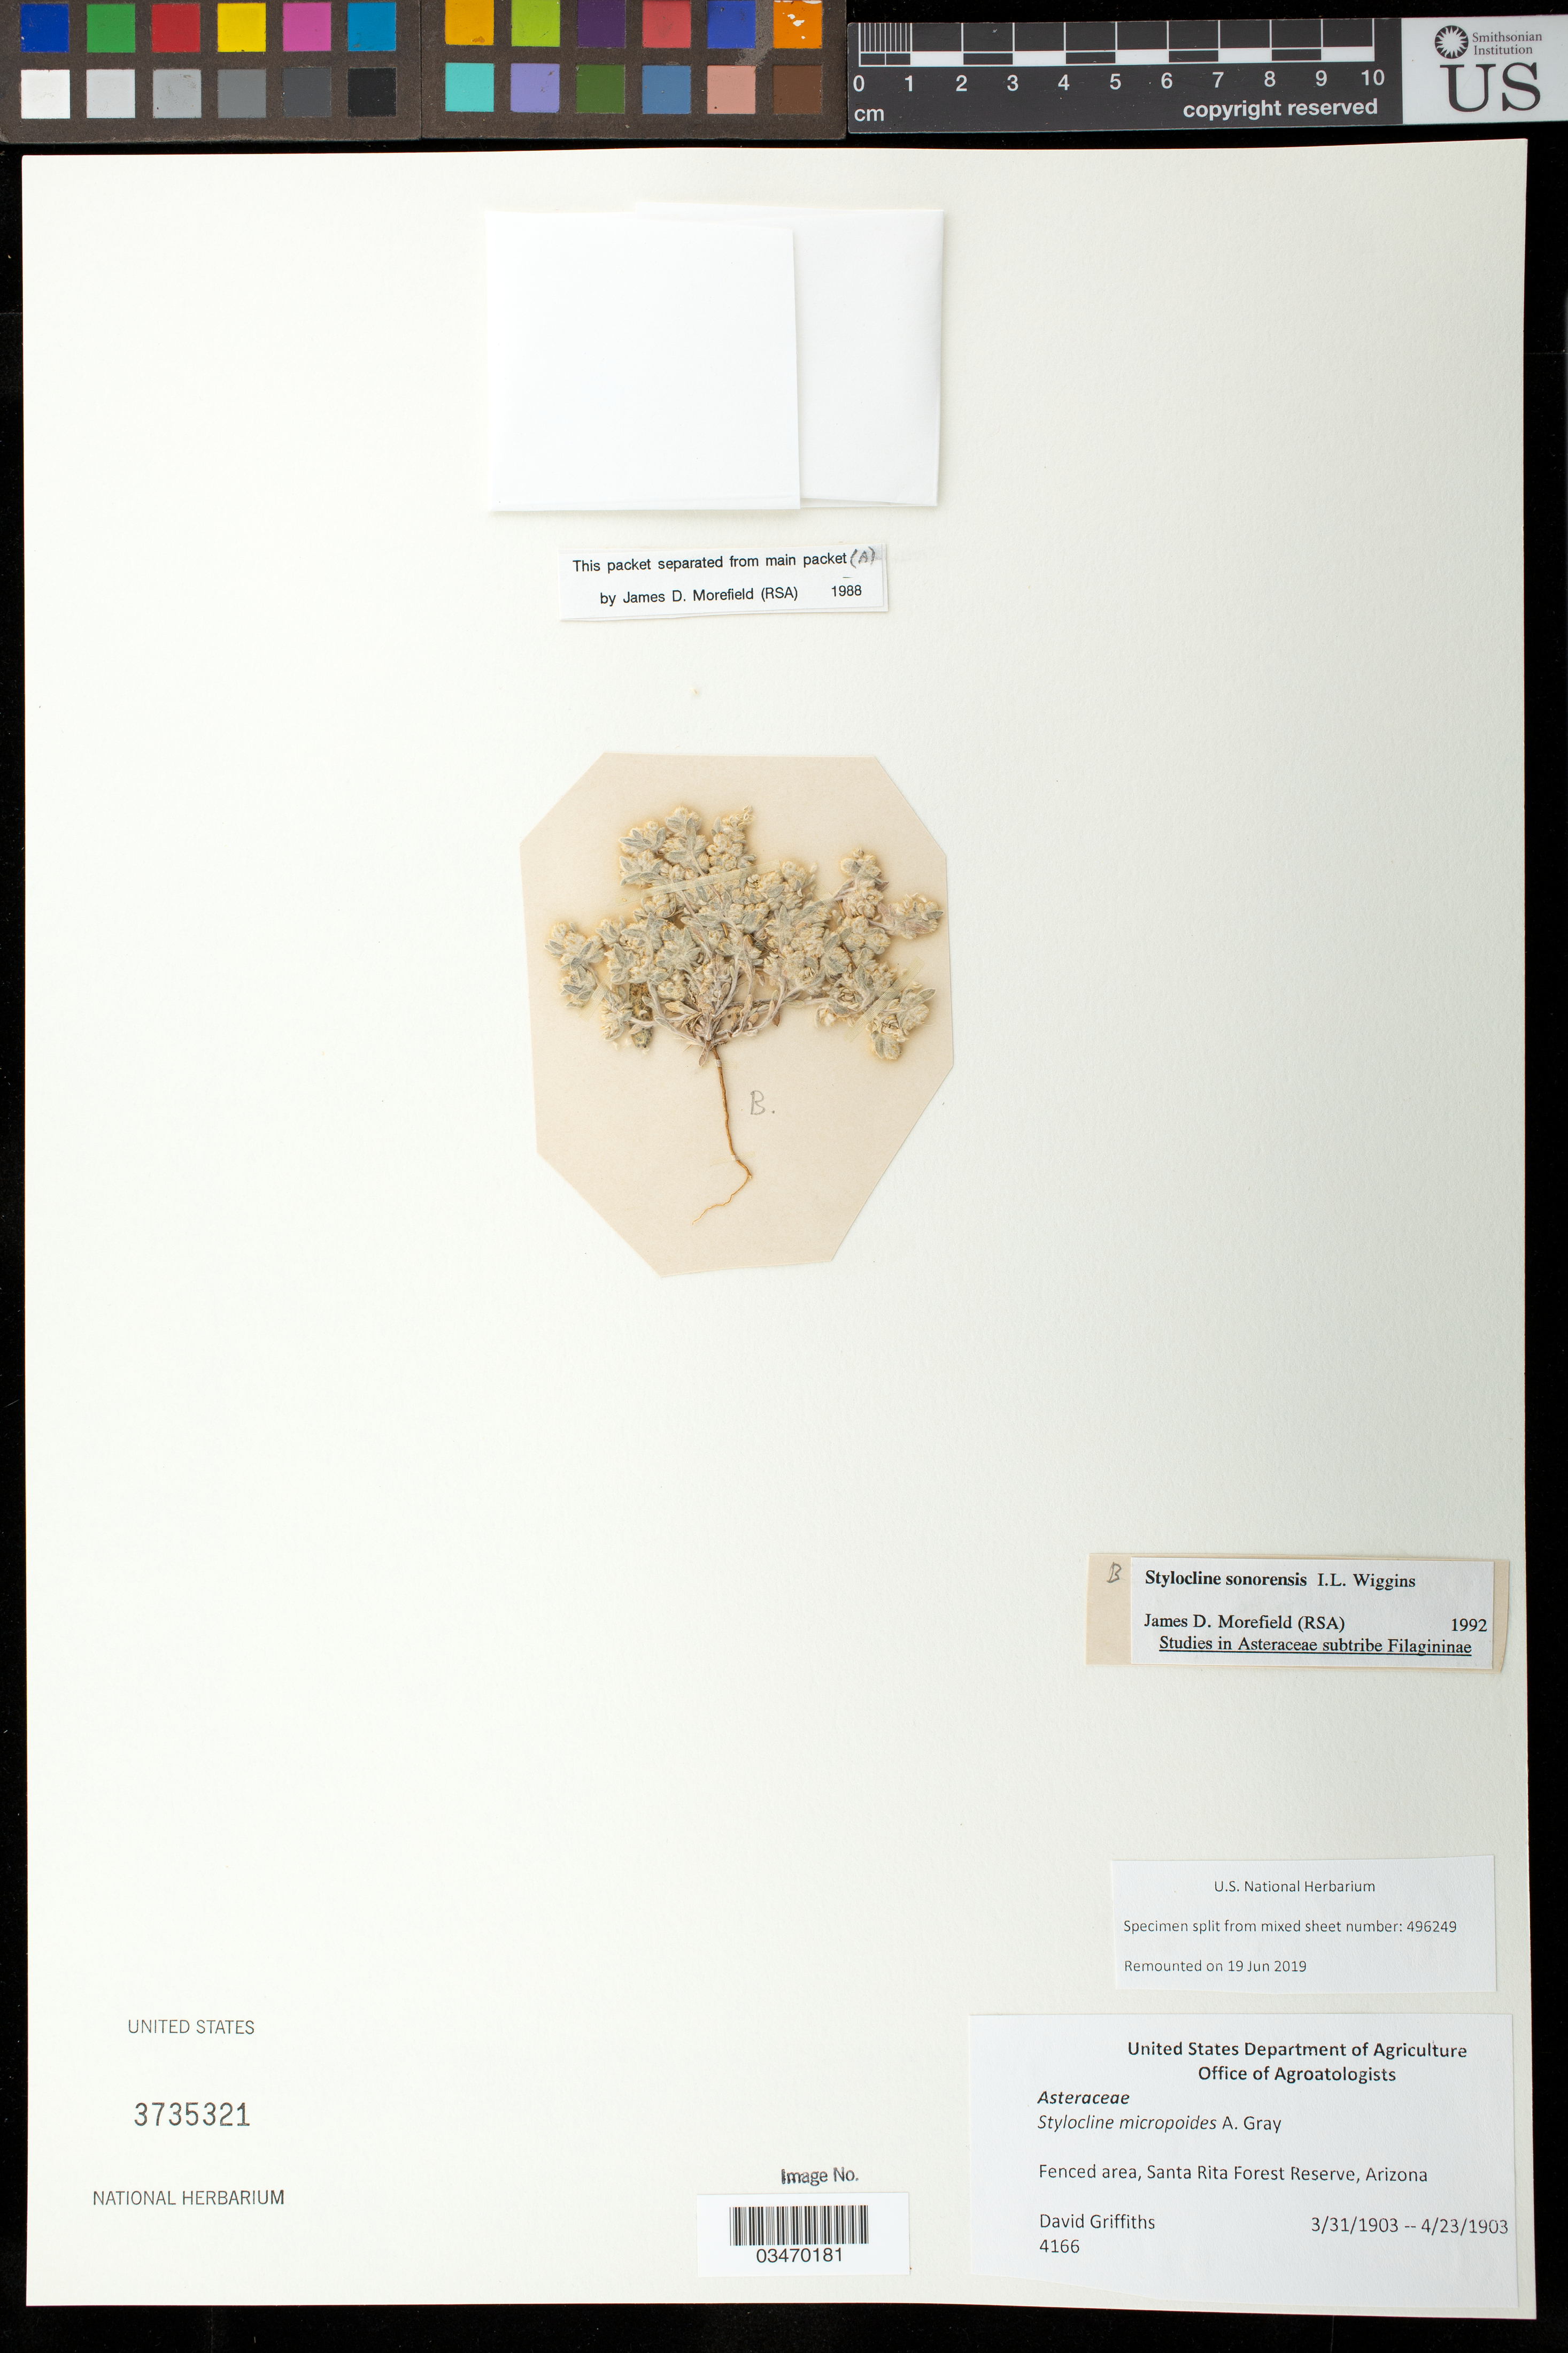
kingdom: Plantae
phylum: Tracheophyta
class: Magnoliopsida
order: Asterales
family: Asteraceae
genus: Stylocline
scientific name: Stylocline sonorensis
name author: Wiggins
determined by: Morefield, James D., (RSA), Rancho Santa Ana Botanic Garden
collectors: D. Griffiths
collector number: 4166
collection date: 1903-03-13/1903-04-23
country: United States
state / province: Arizona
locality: Santa Rita Forest Reserve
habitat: Fenced area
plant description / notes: Specimen split from mixed sheet number: 496249 and remounted on 19 Jun 2019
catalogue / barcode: US 3735321